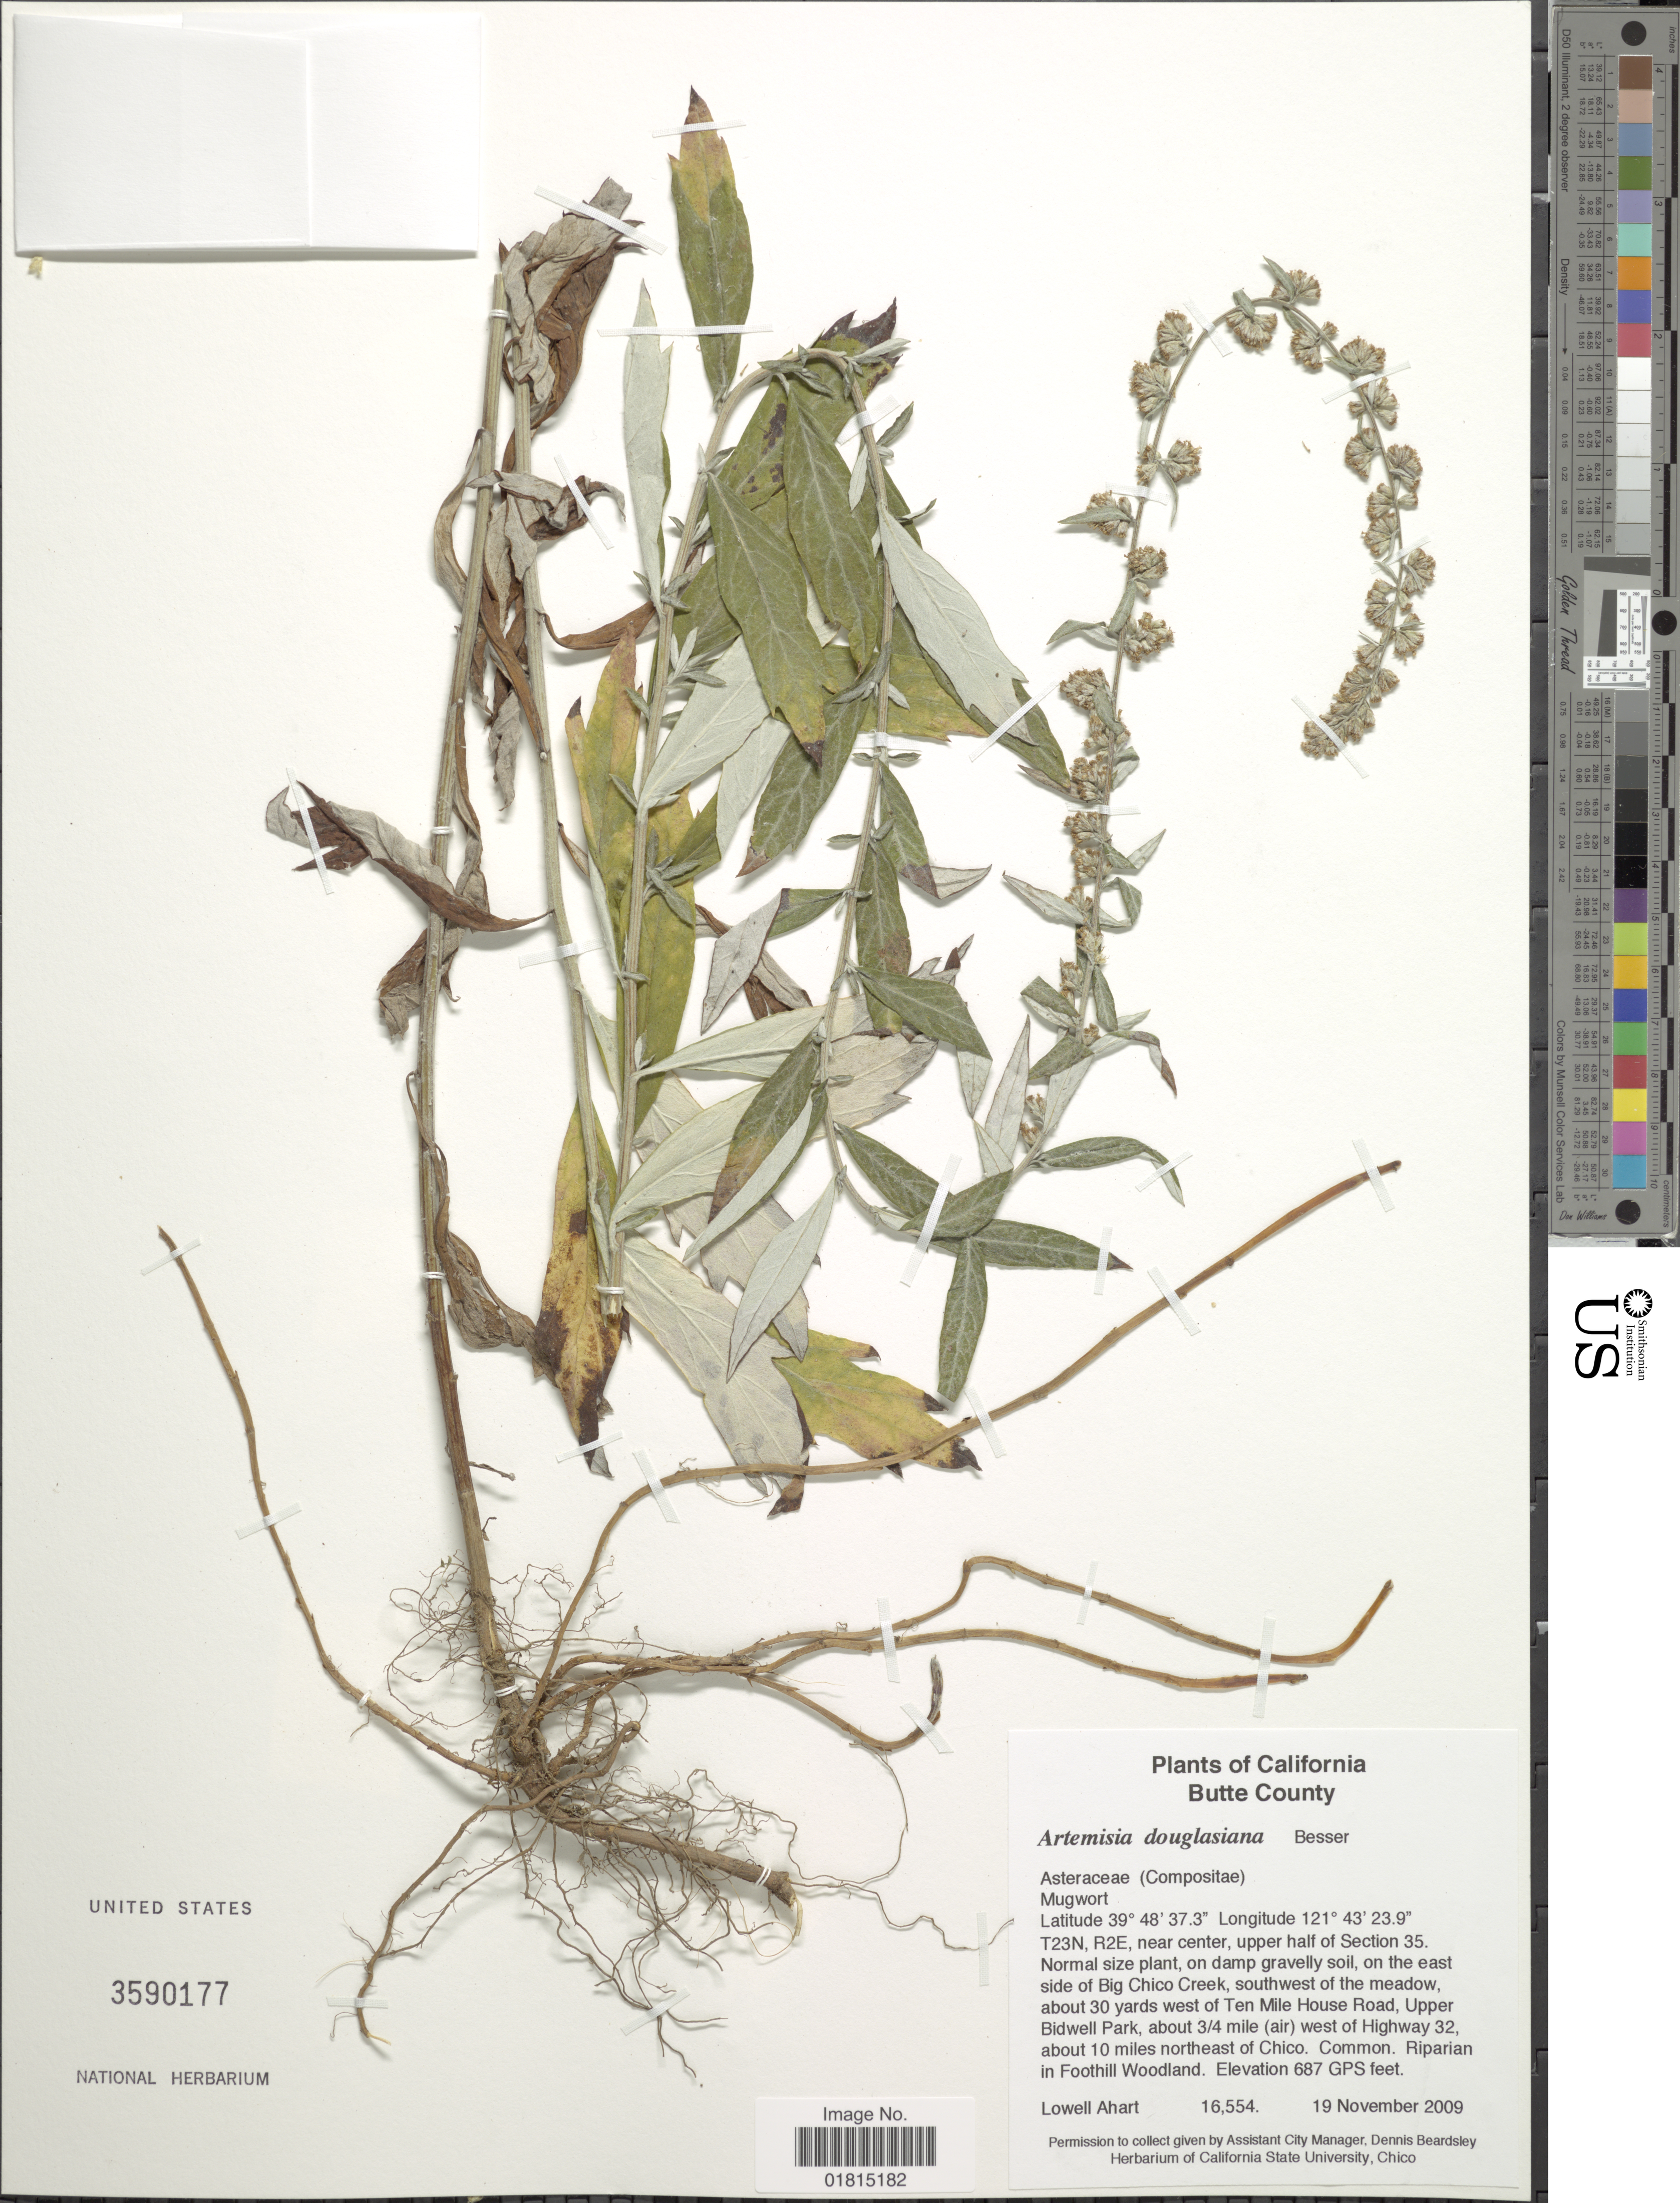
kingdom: Plantae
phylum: Tracheophyta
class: Magnoliopsida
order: Asterales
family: Asteraceae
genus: Artemisia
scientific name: Artemisia douglasiana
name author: Besser ex Hook.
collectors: L. Ahart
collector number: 16554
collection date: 2009-11-19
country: United States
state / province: California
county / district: Butte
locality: Butte County. T23N, R2E, near center, upper half of Section 35. On the east side of Big Chico Creek, southwest of the meadow, about 30 yards west of Ten Mile House Road, Upper Bidwell Park, about 3/4 mile (air) west of Highway 32, about 10 miles northeast of Chico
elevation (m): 209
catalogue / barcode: US 3590177